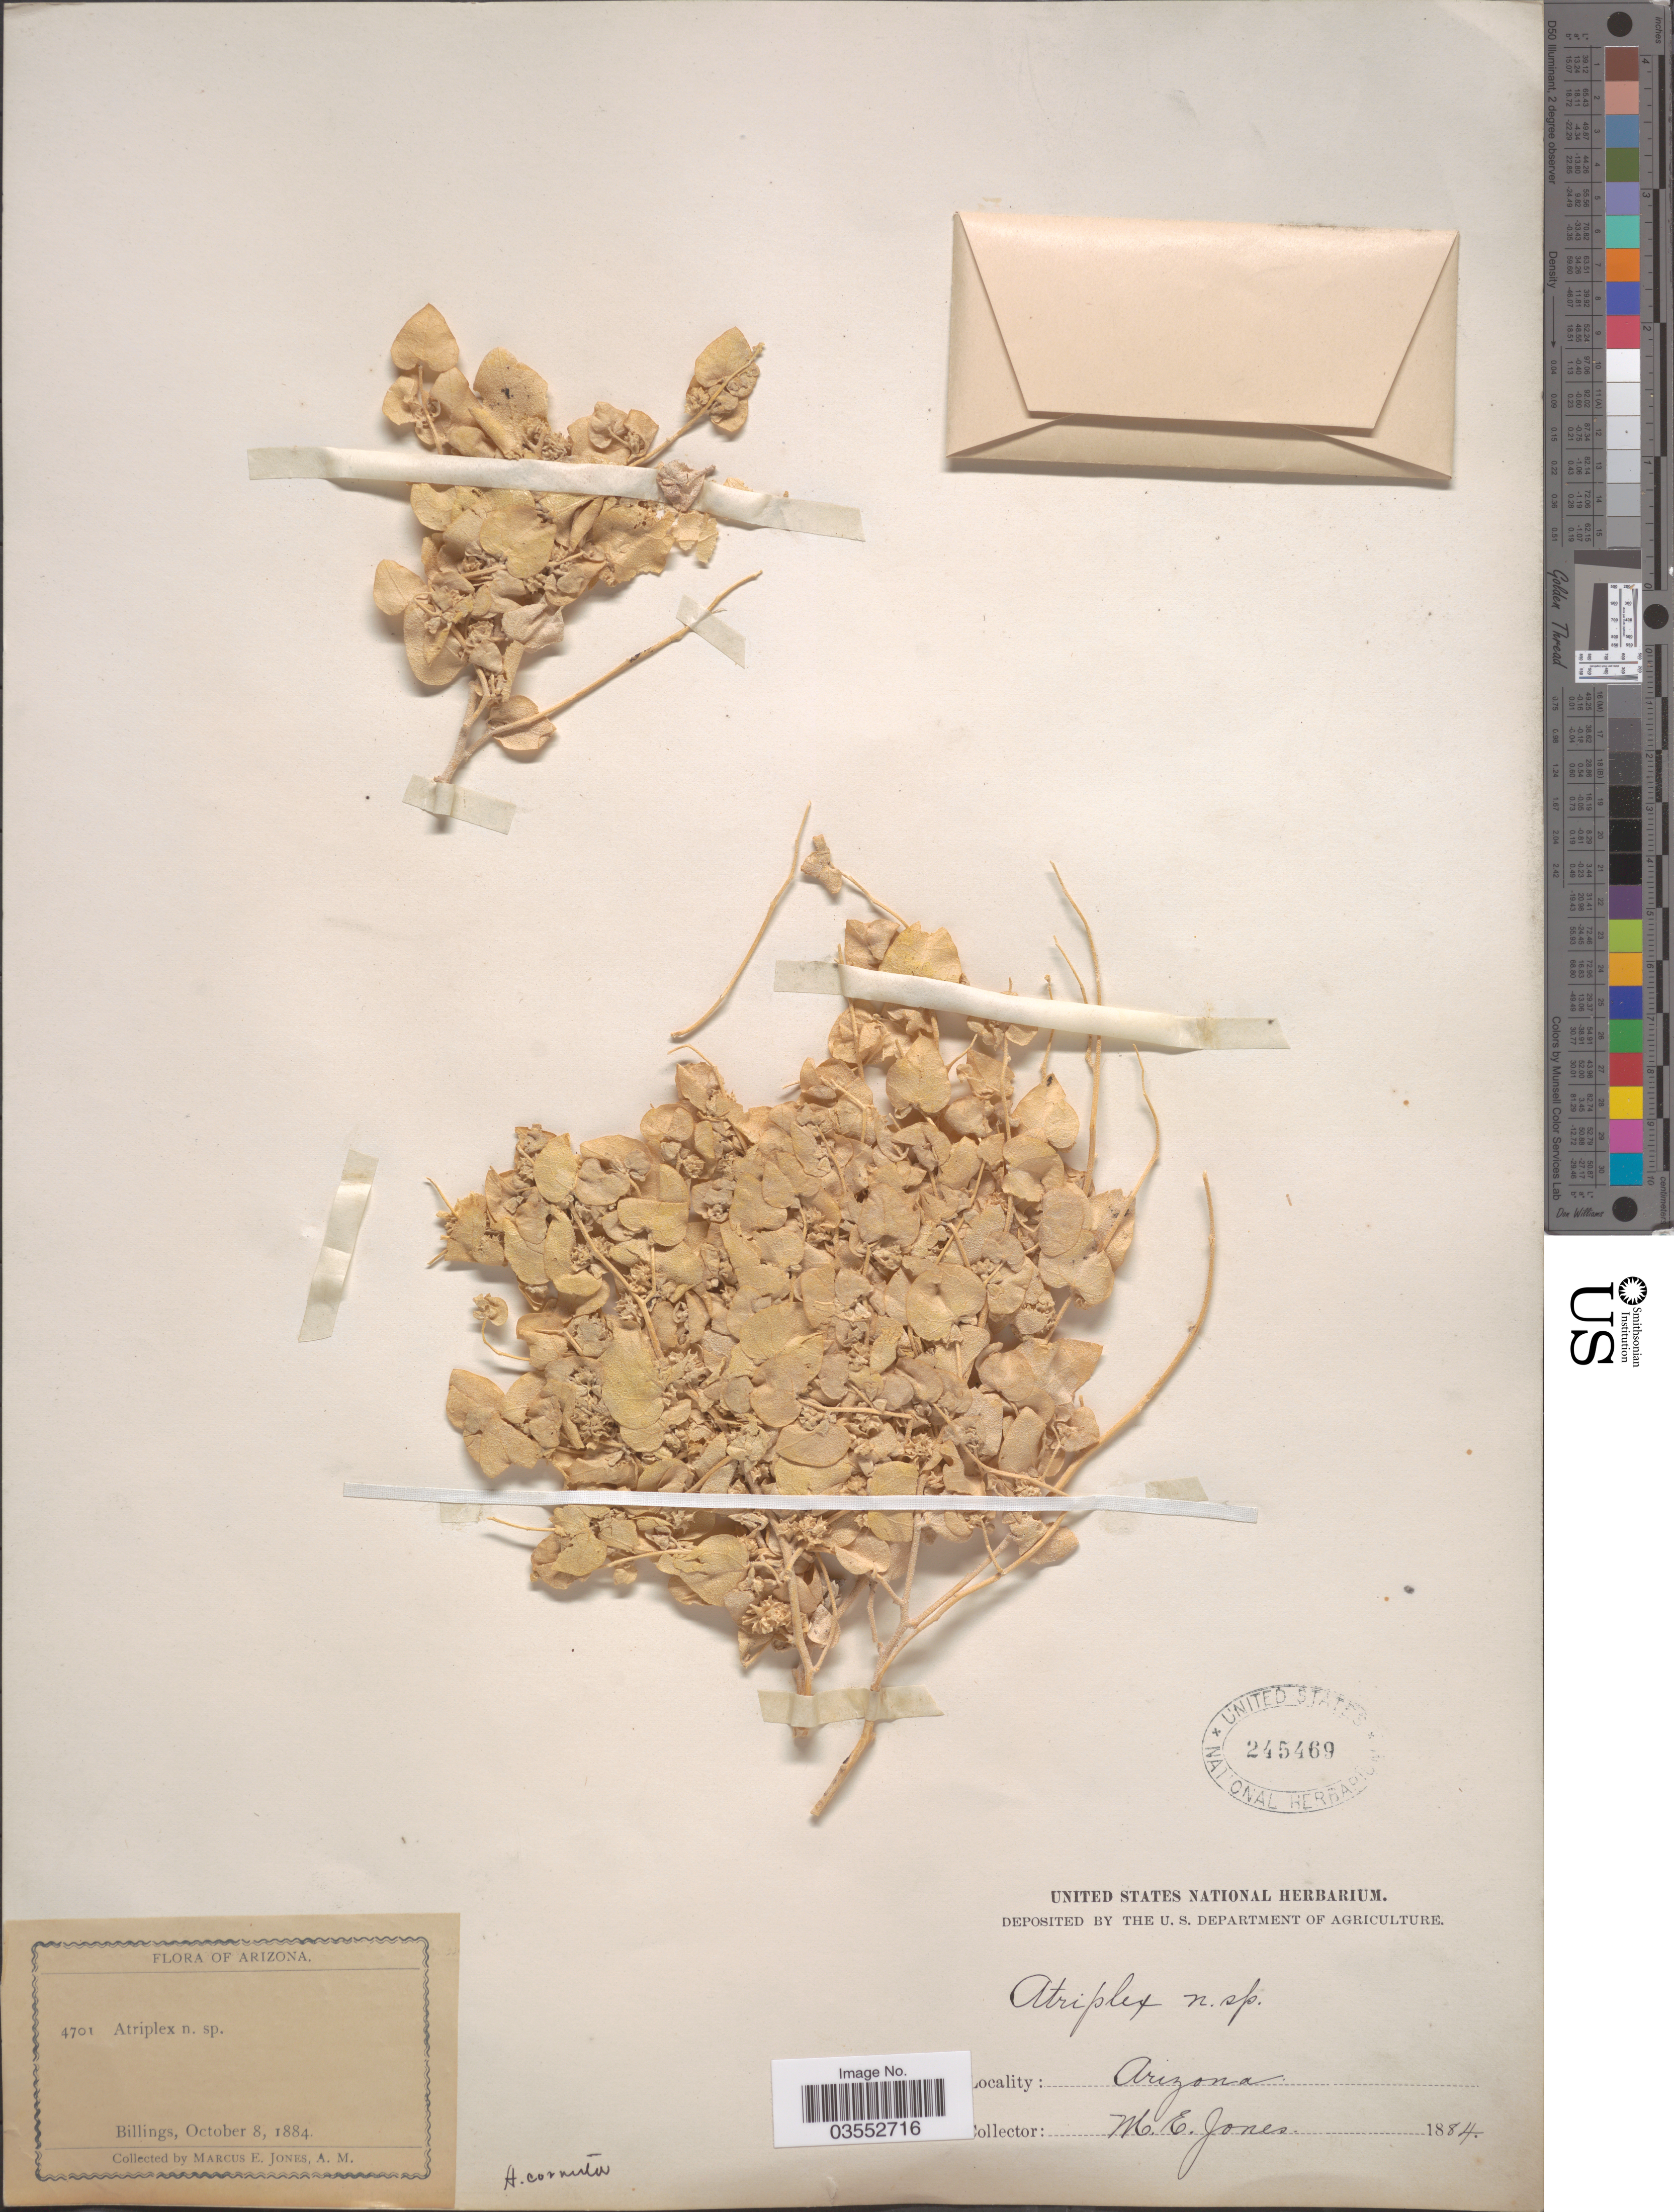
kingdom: Plantae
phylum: Tracheophyta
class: Magnoliopsida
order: Caryophyllales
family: Amaranthaceae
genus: Atriplex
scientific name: Atriplex saccaria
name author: S. Watson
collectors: M. E. Jones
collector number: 4701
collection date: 1884-10-08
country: United States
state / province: Arizona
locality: Billings.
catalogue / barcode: US 245469